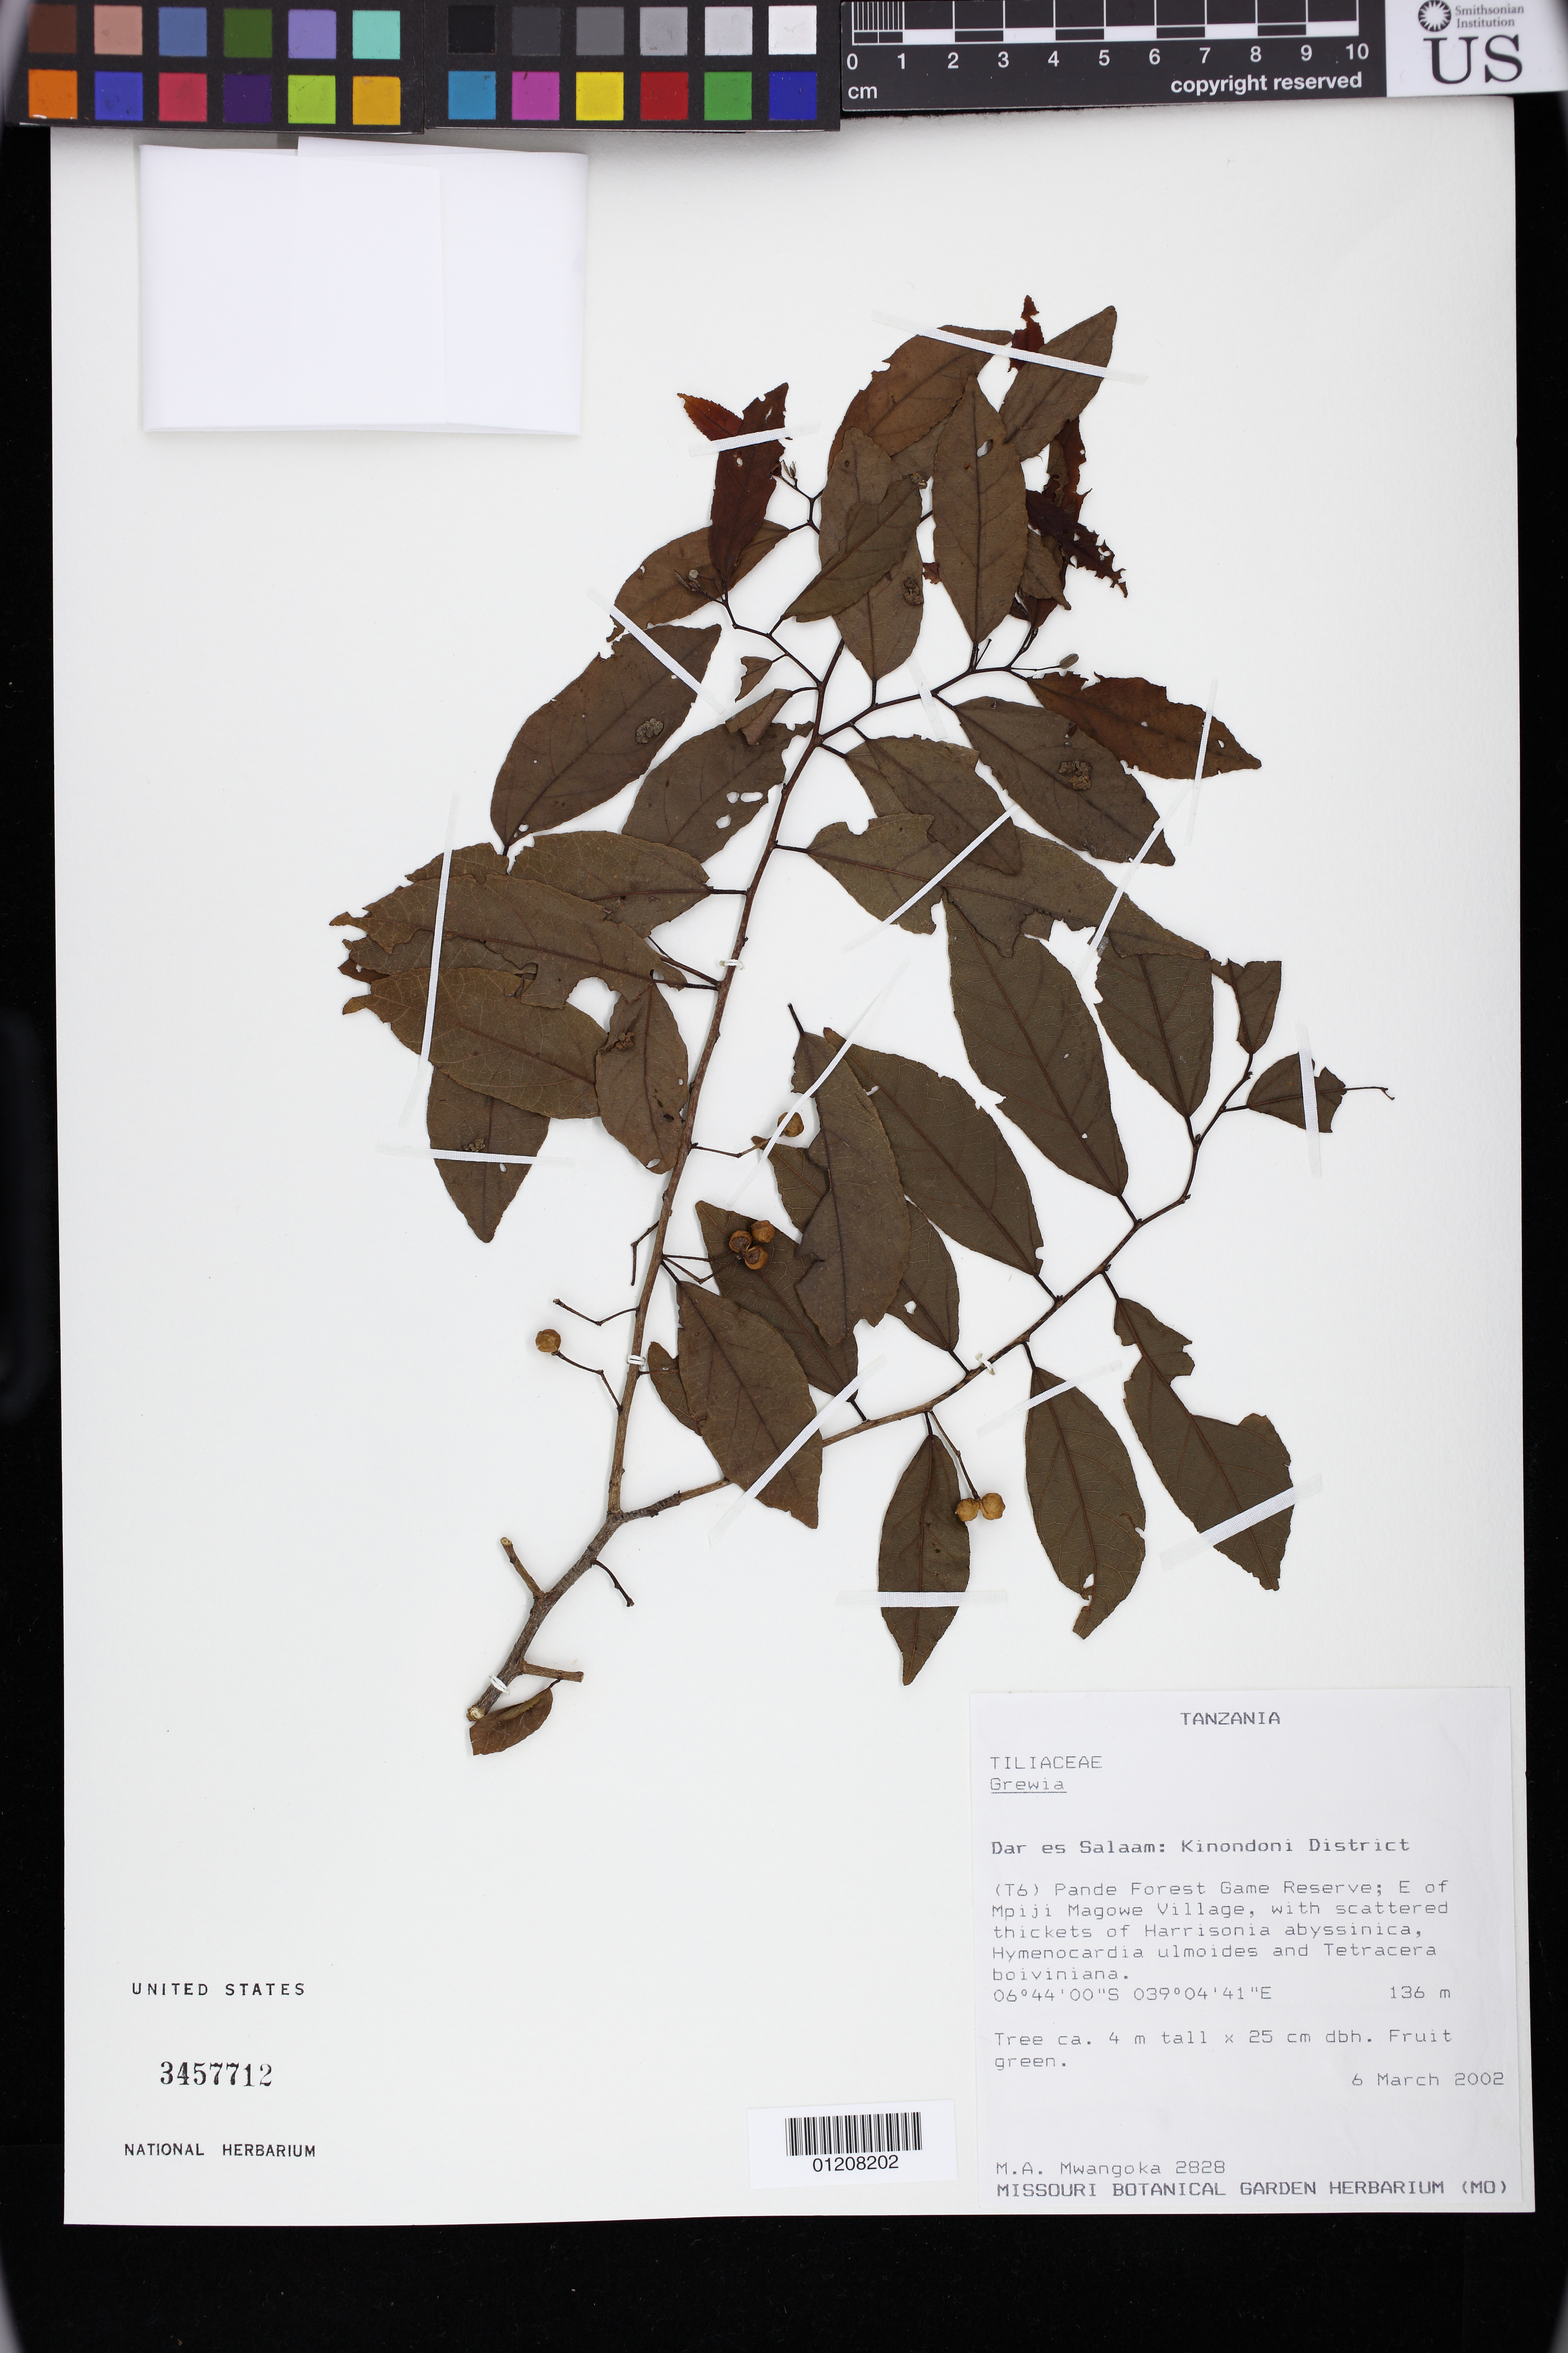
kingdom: Plantae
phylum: Tracheophyta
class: Magnoliopsida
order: Malvales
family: Malvaceae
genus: Grewia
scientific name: Grewia sp.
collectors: M. A. Mwangoka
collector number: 2828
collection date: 2002-03-06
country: Tanzania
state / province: Dar es Salaam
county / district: Kinondoni District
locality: (T6) Pande Forest Game Reserve; E of Mpiji Magowe Village.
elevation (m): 136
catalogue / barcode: US 3457712